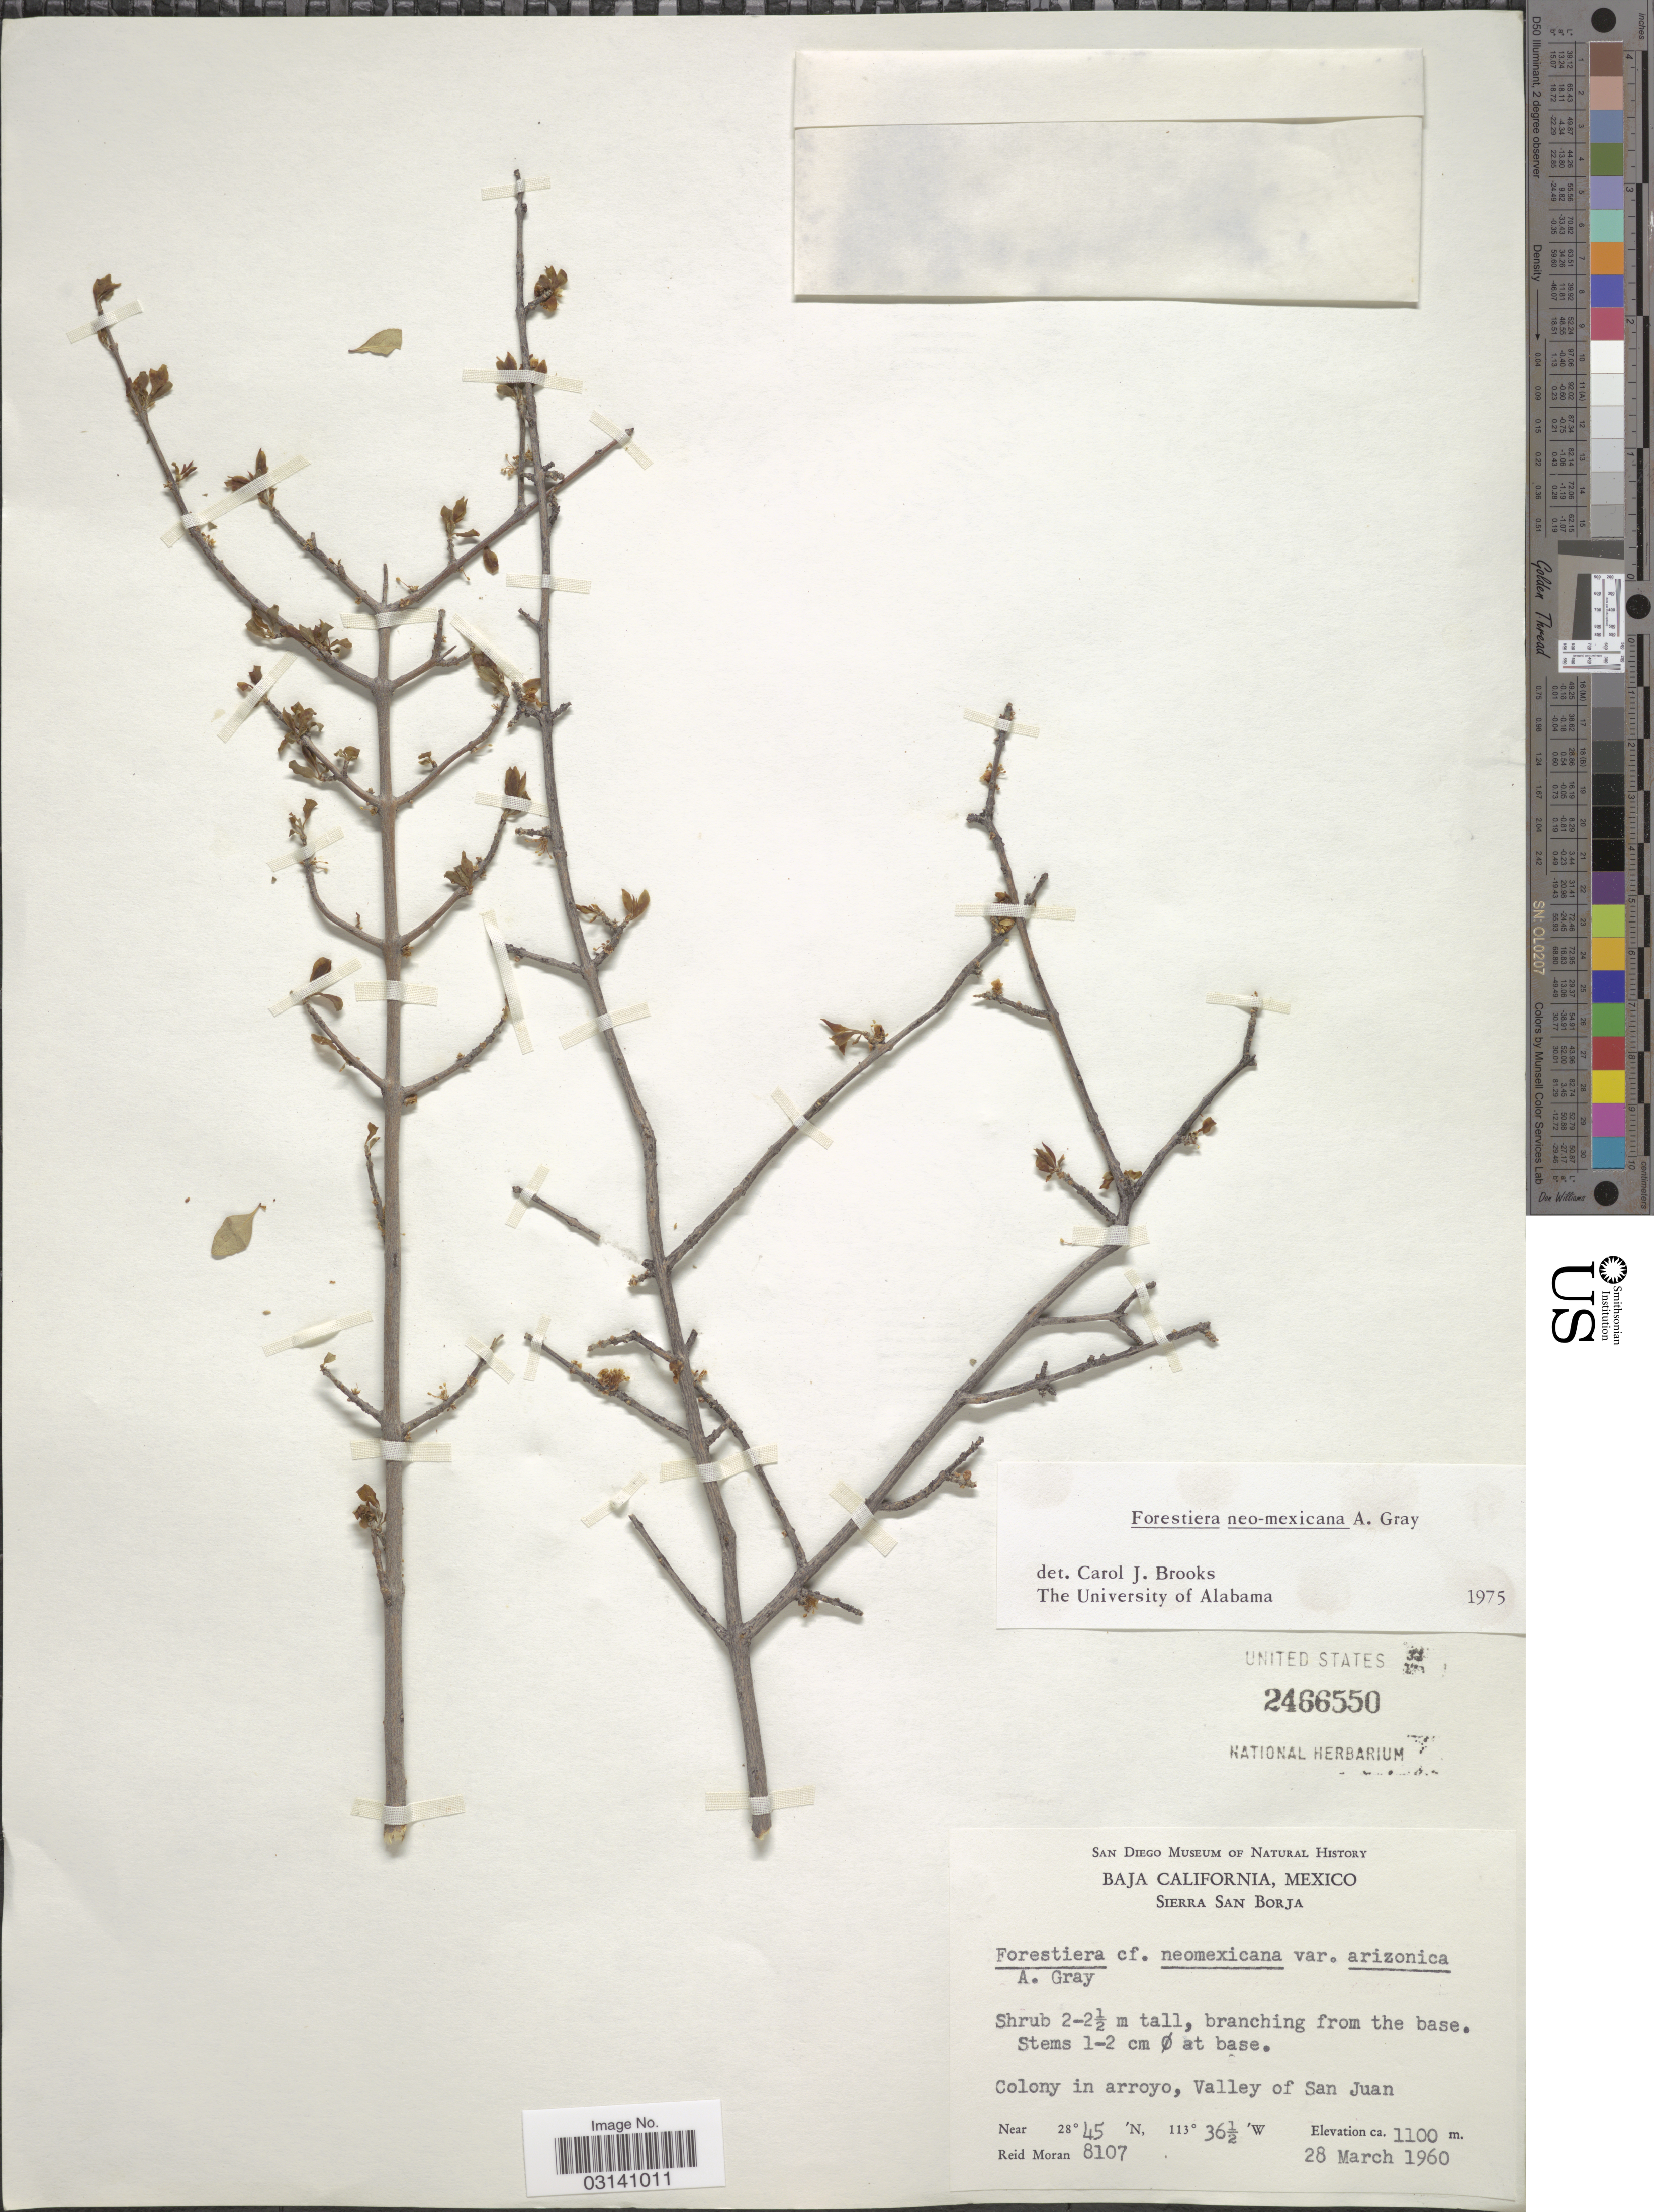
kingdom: Plantae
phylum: Tracheophyta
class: Magnoliopsida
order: Lamiales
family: Oleaceae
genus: Forestiera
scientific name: Forestiera neomexicana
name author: A. Gray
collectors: R. Moran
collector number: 8107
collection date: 1960-03-28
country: Mexico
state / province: Baja California Norte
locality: Sierra San Borja. Colony in arroyo, Valley of San Juan.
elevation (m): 1100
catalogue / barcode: US 2466550